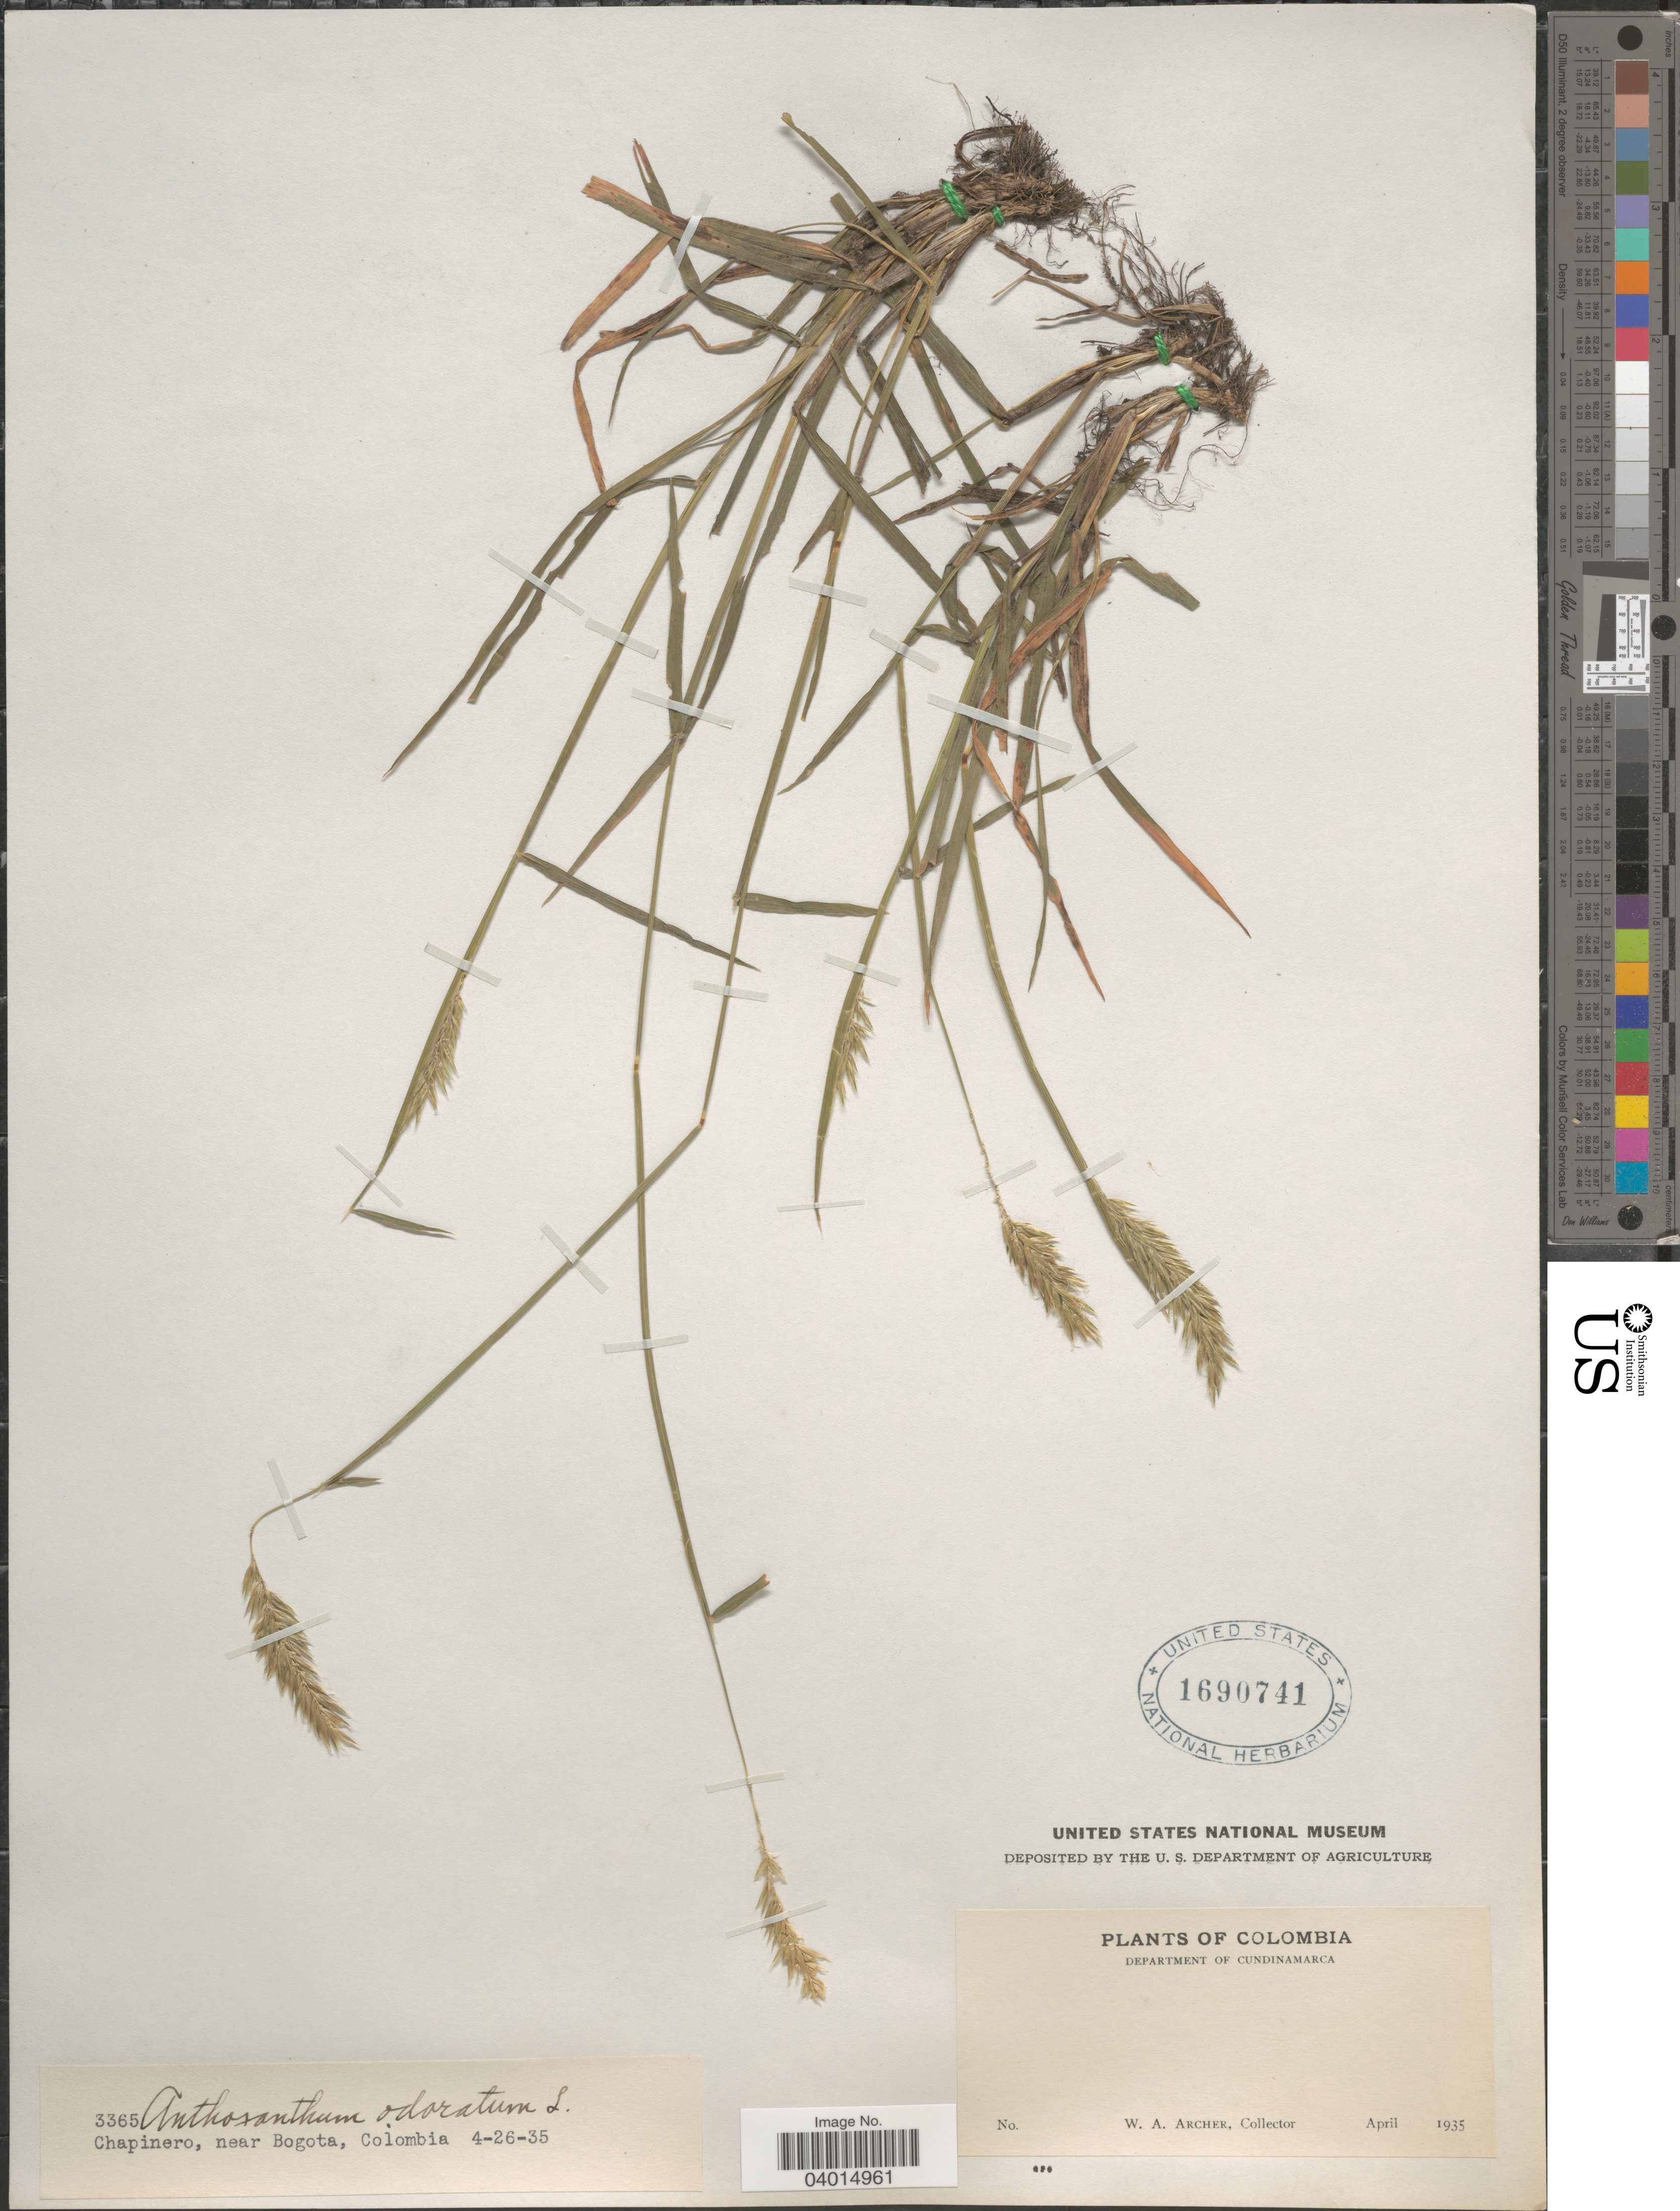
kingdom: Plantae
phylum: Tracheophyta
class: Liliopsida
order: Poales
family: Poaceae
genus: Anthoxanthum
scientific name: Anthoxanthum odoratum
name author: L.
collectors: W. Archer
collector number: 3365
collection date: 1935-04-26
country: Colombia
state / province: Cundinamarca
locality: Department of Cundinamarca. Chapinero, near Bogota.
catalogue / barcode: US 1690741